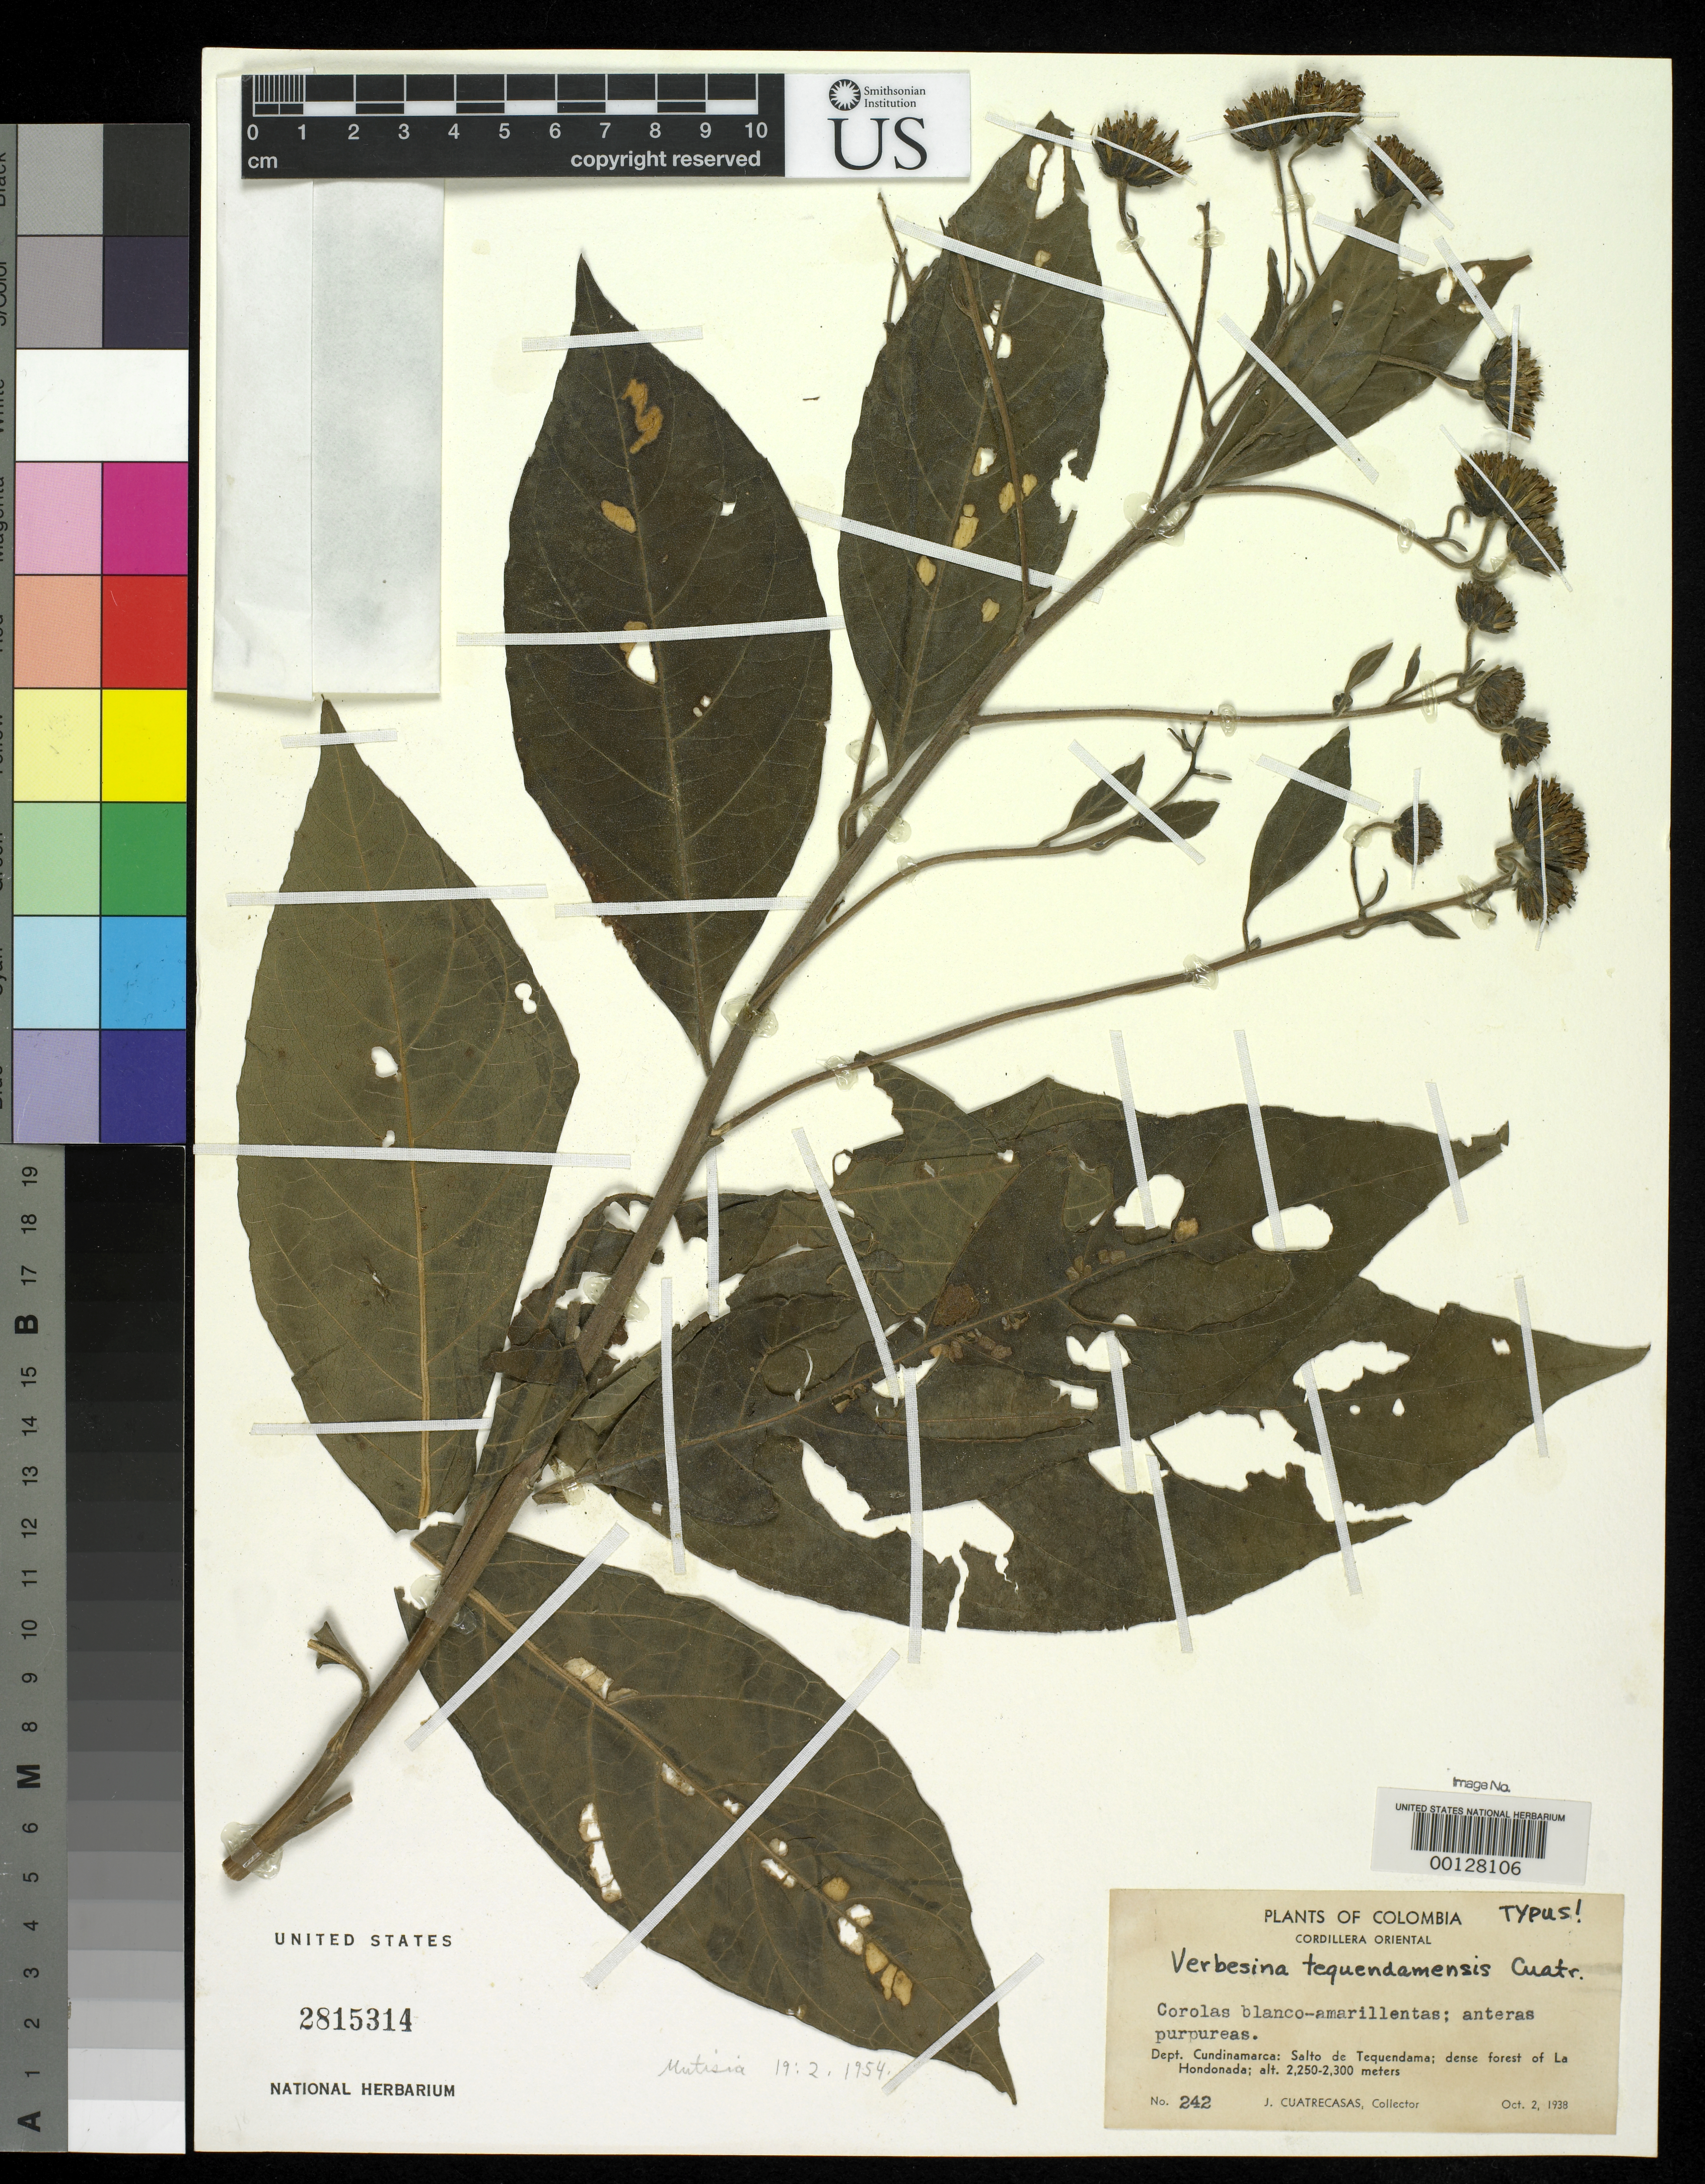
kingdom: Plantae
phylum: Tracheophyta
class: Magnoliopsida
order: Asterales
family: Asteraceae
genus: Verbesina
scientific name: Verbesina tequendamensis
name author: Cuatrec.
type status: Isotype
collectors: J. Cuatrecasas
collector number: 242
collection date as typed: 02 Oct 1938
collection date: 1938-10-02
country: Colombia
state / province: Cundinamarca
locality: Salto de Tequendama.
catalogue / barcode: US 2815314